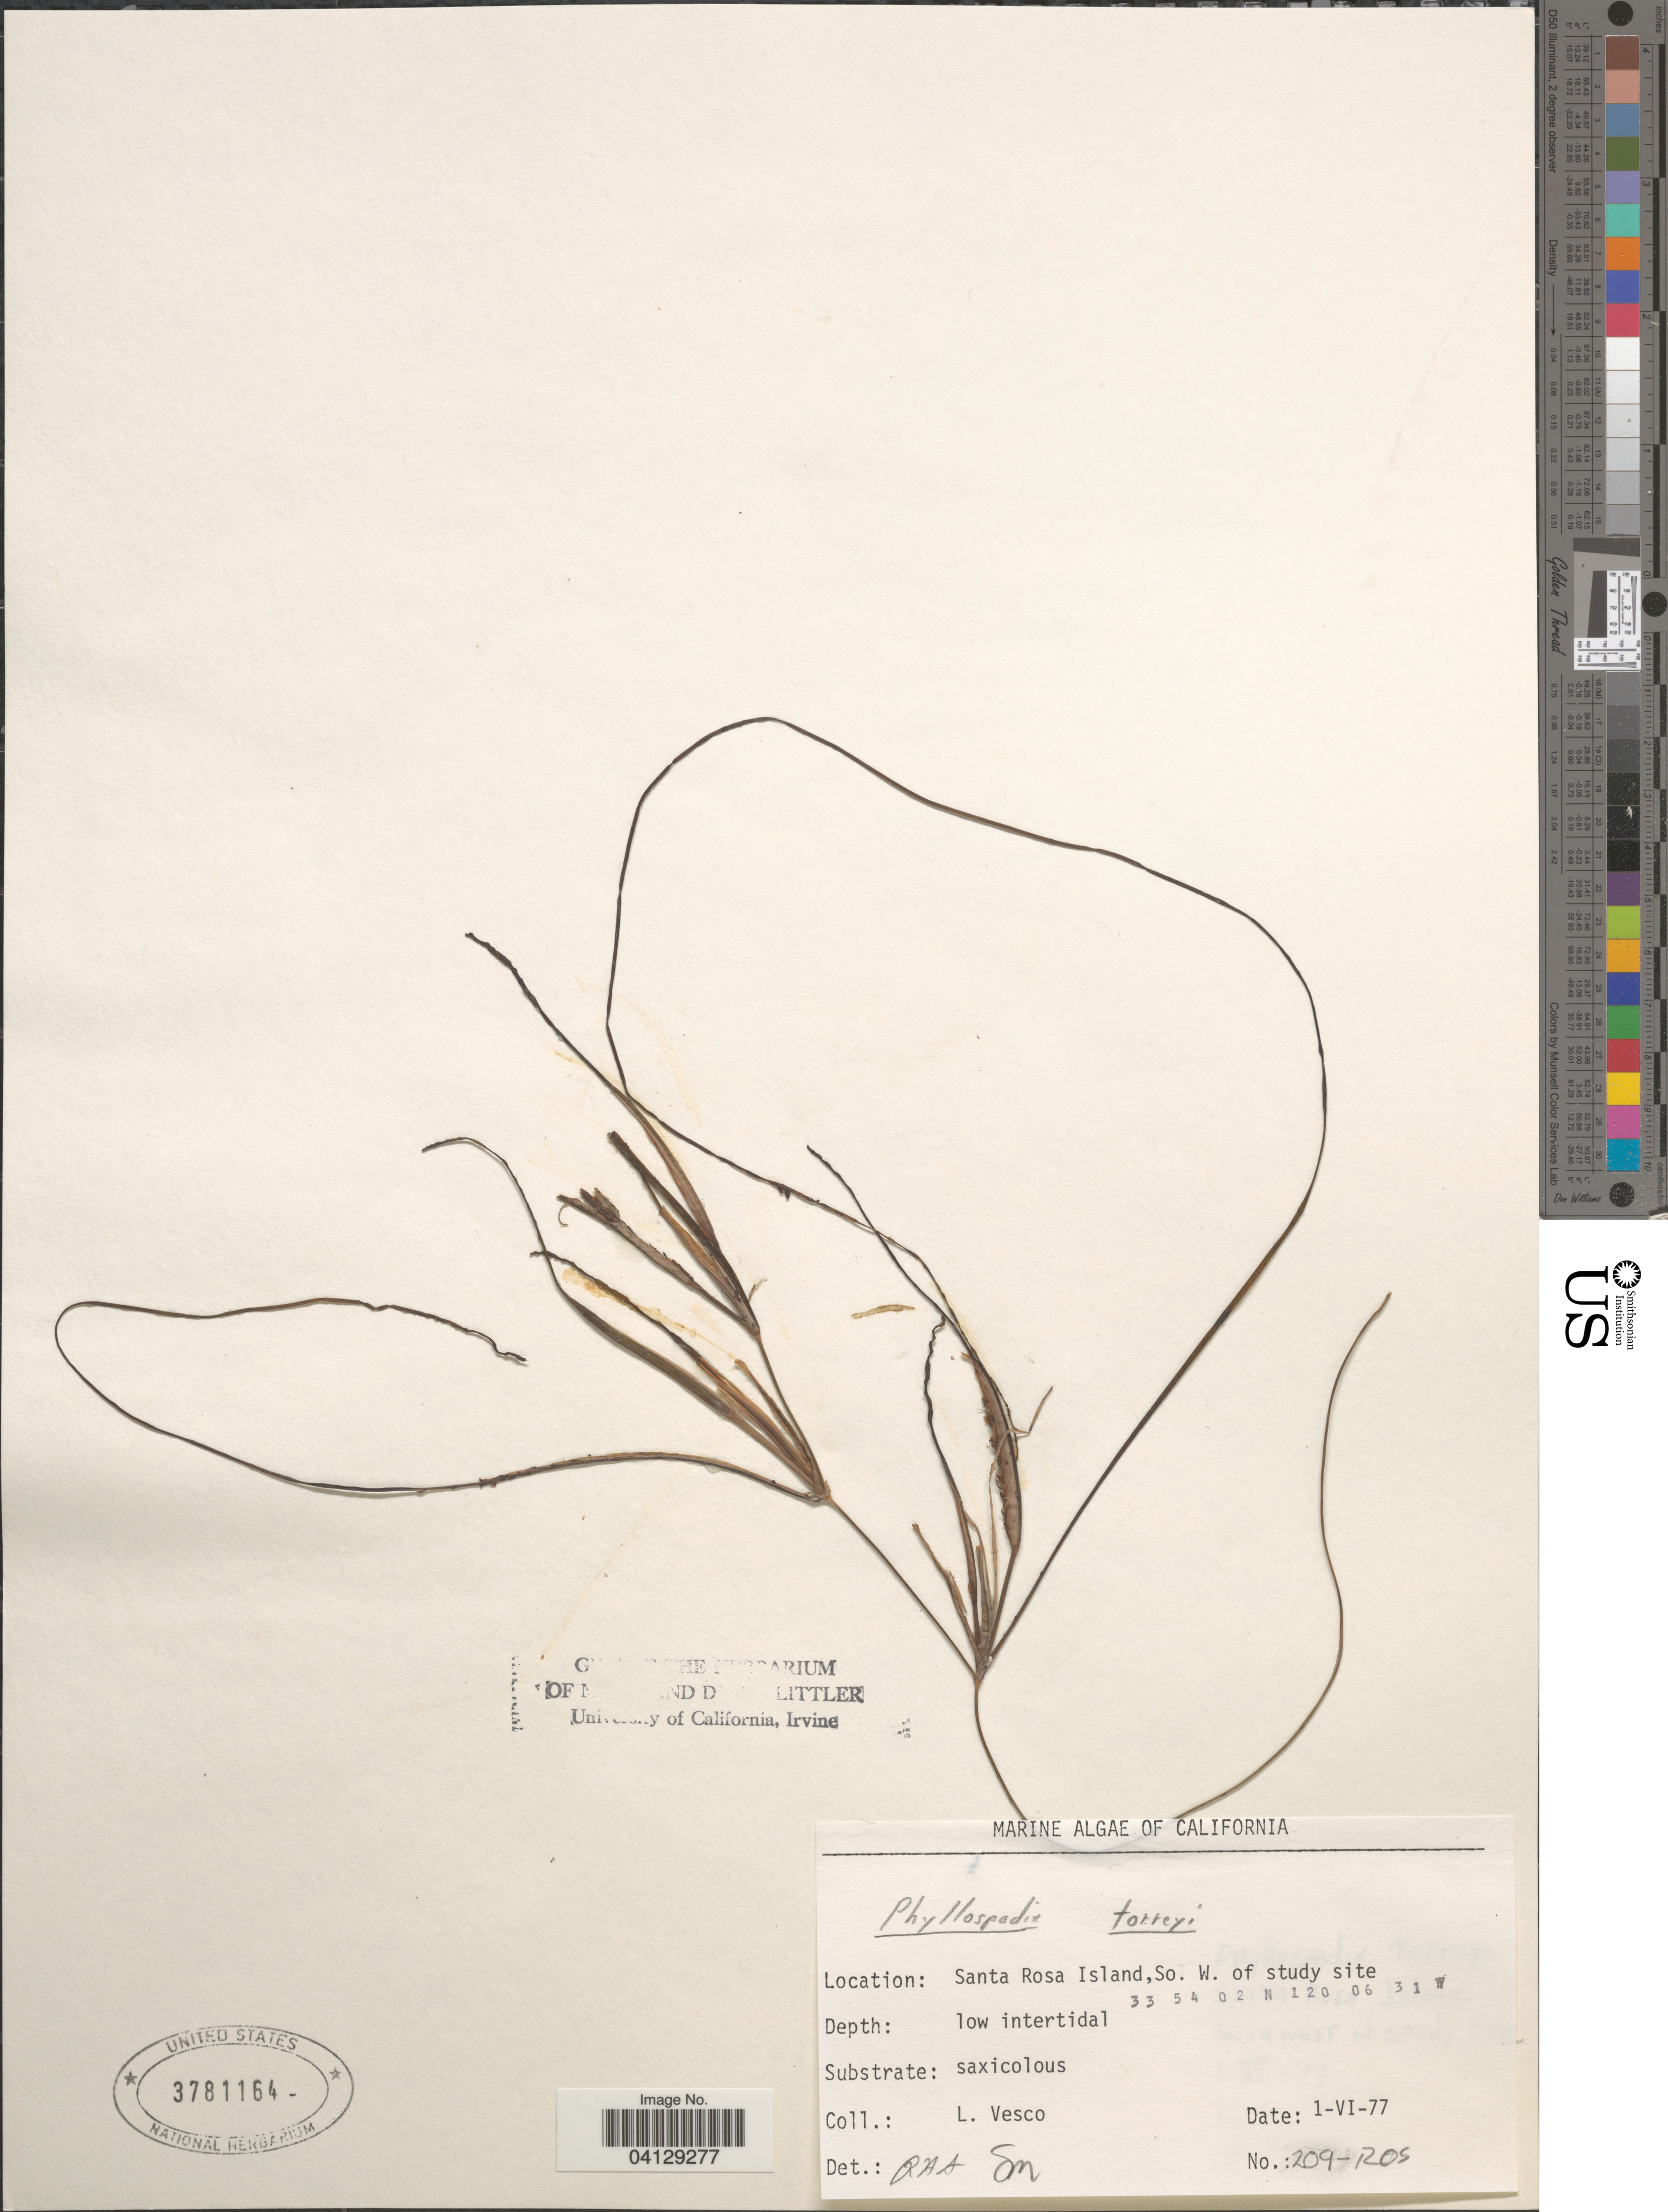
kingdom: Plantae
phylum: Tracheophyta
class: Liliopsida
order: Alismatales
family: Zosteraceae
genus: Phyllospadix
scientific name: Phyllospadix torreyi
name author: S. Watson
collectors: L. Vesco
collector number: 209-ROS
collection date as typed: Transcribed d/m/y: 1/6/77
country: United States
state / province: California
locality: Santa Rosa Island,So. W. of study site.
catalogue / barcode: US 3781164